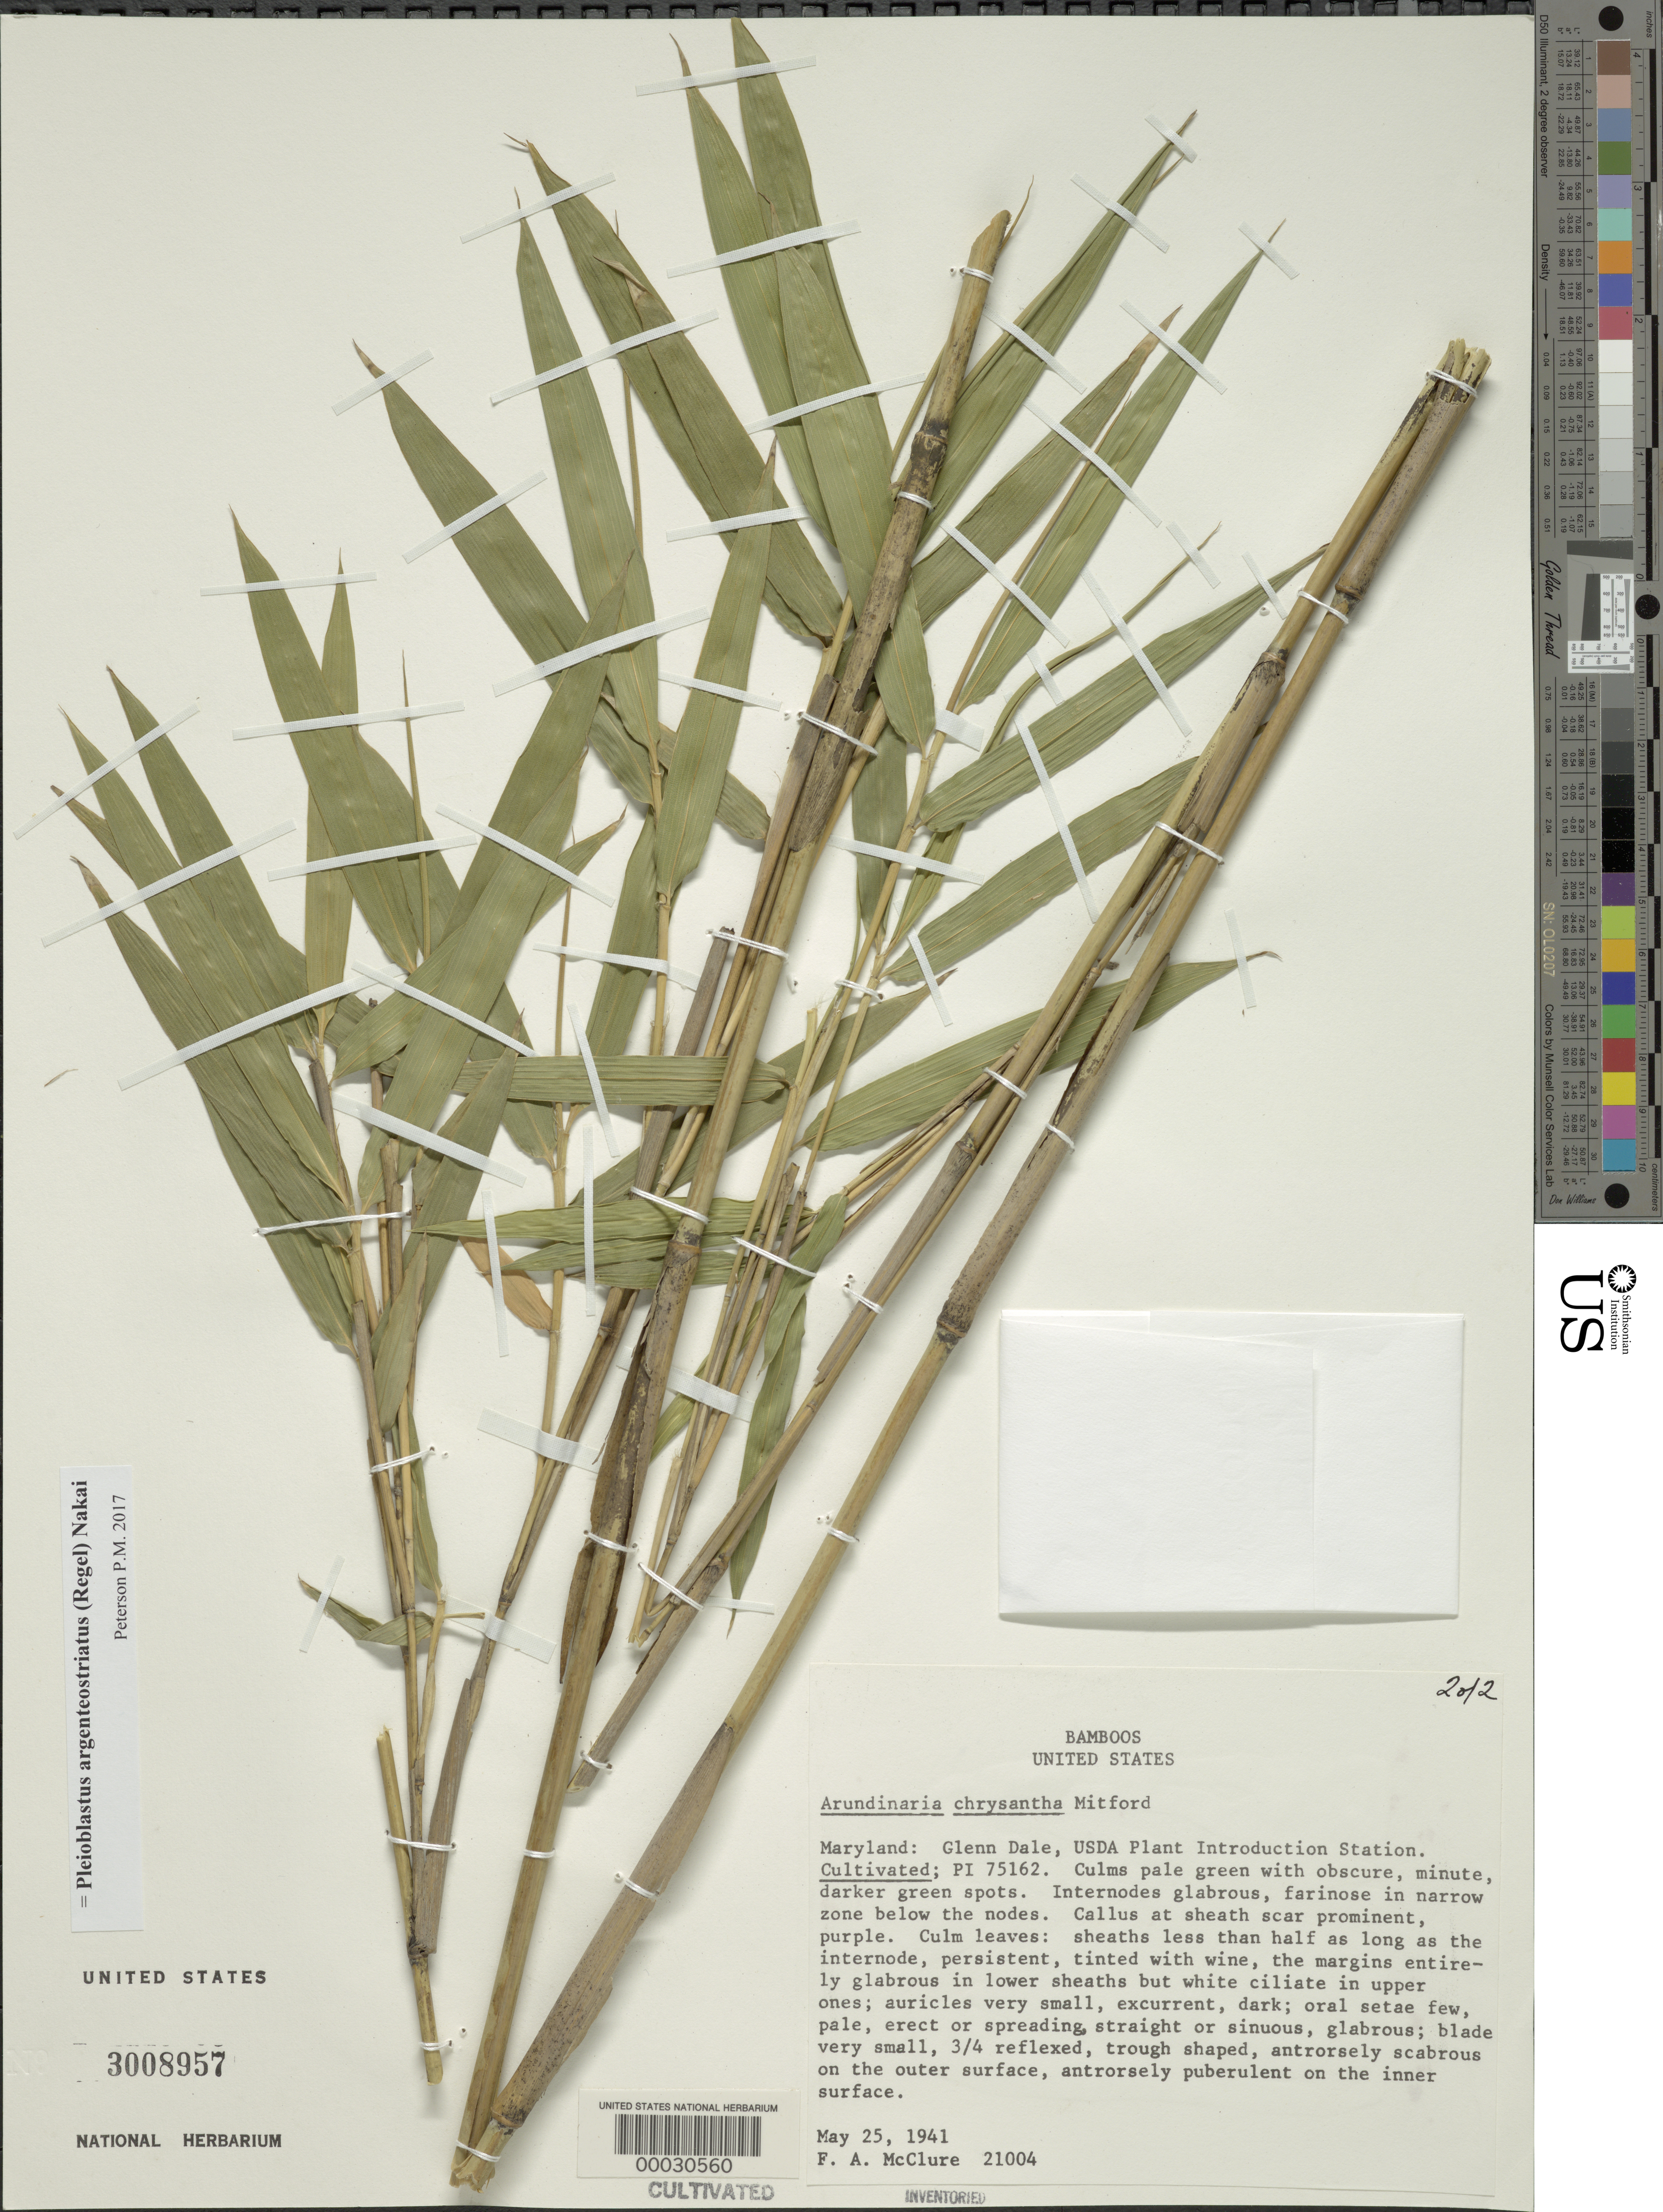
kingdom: Plantae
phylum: Tracheophyta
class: Liliopsida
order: Poales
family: Poaceae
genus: Pleioblastus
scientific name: Pleioblastus argenteostriatus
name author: (Regel) Nakai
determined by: Poaceae Reorganization Project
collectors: F. A. McClure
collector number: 21004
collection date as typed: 25 May 1941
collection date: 1941-05-25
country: United States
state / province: Maryland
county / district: Prince George's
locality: Usda plant introduction station - glenn dale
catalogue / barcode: US 3008957